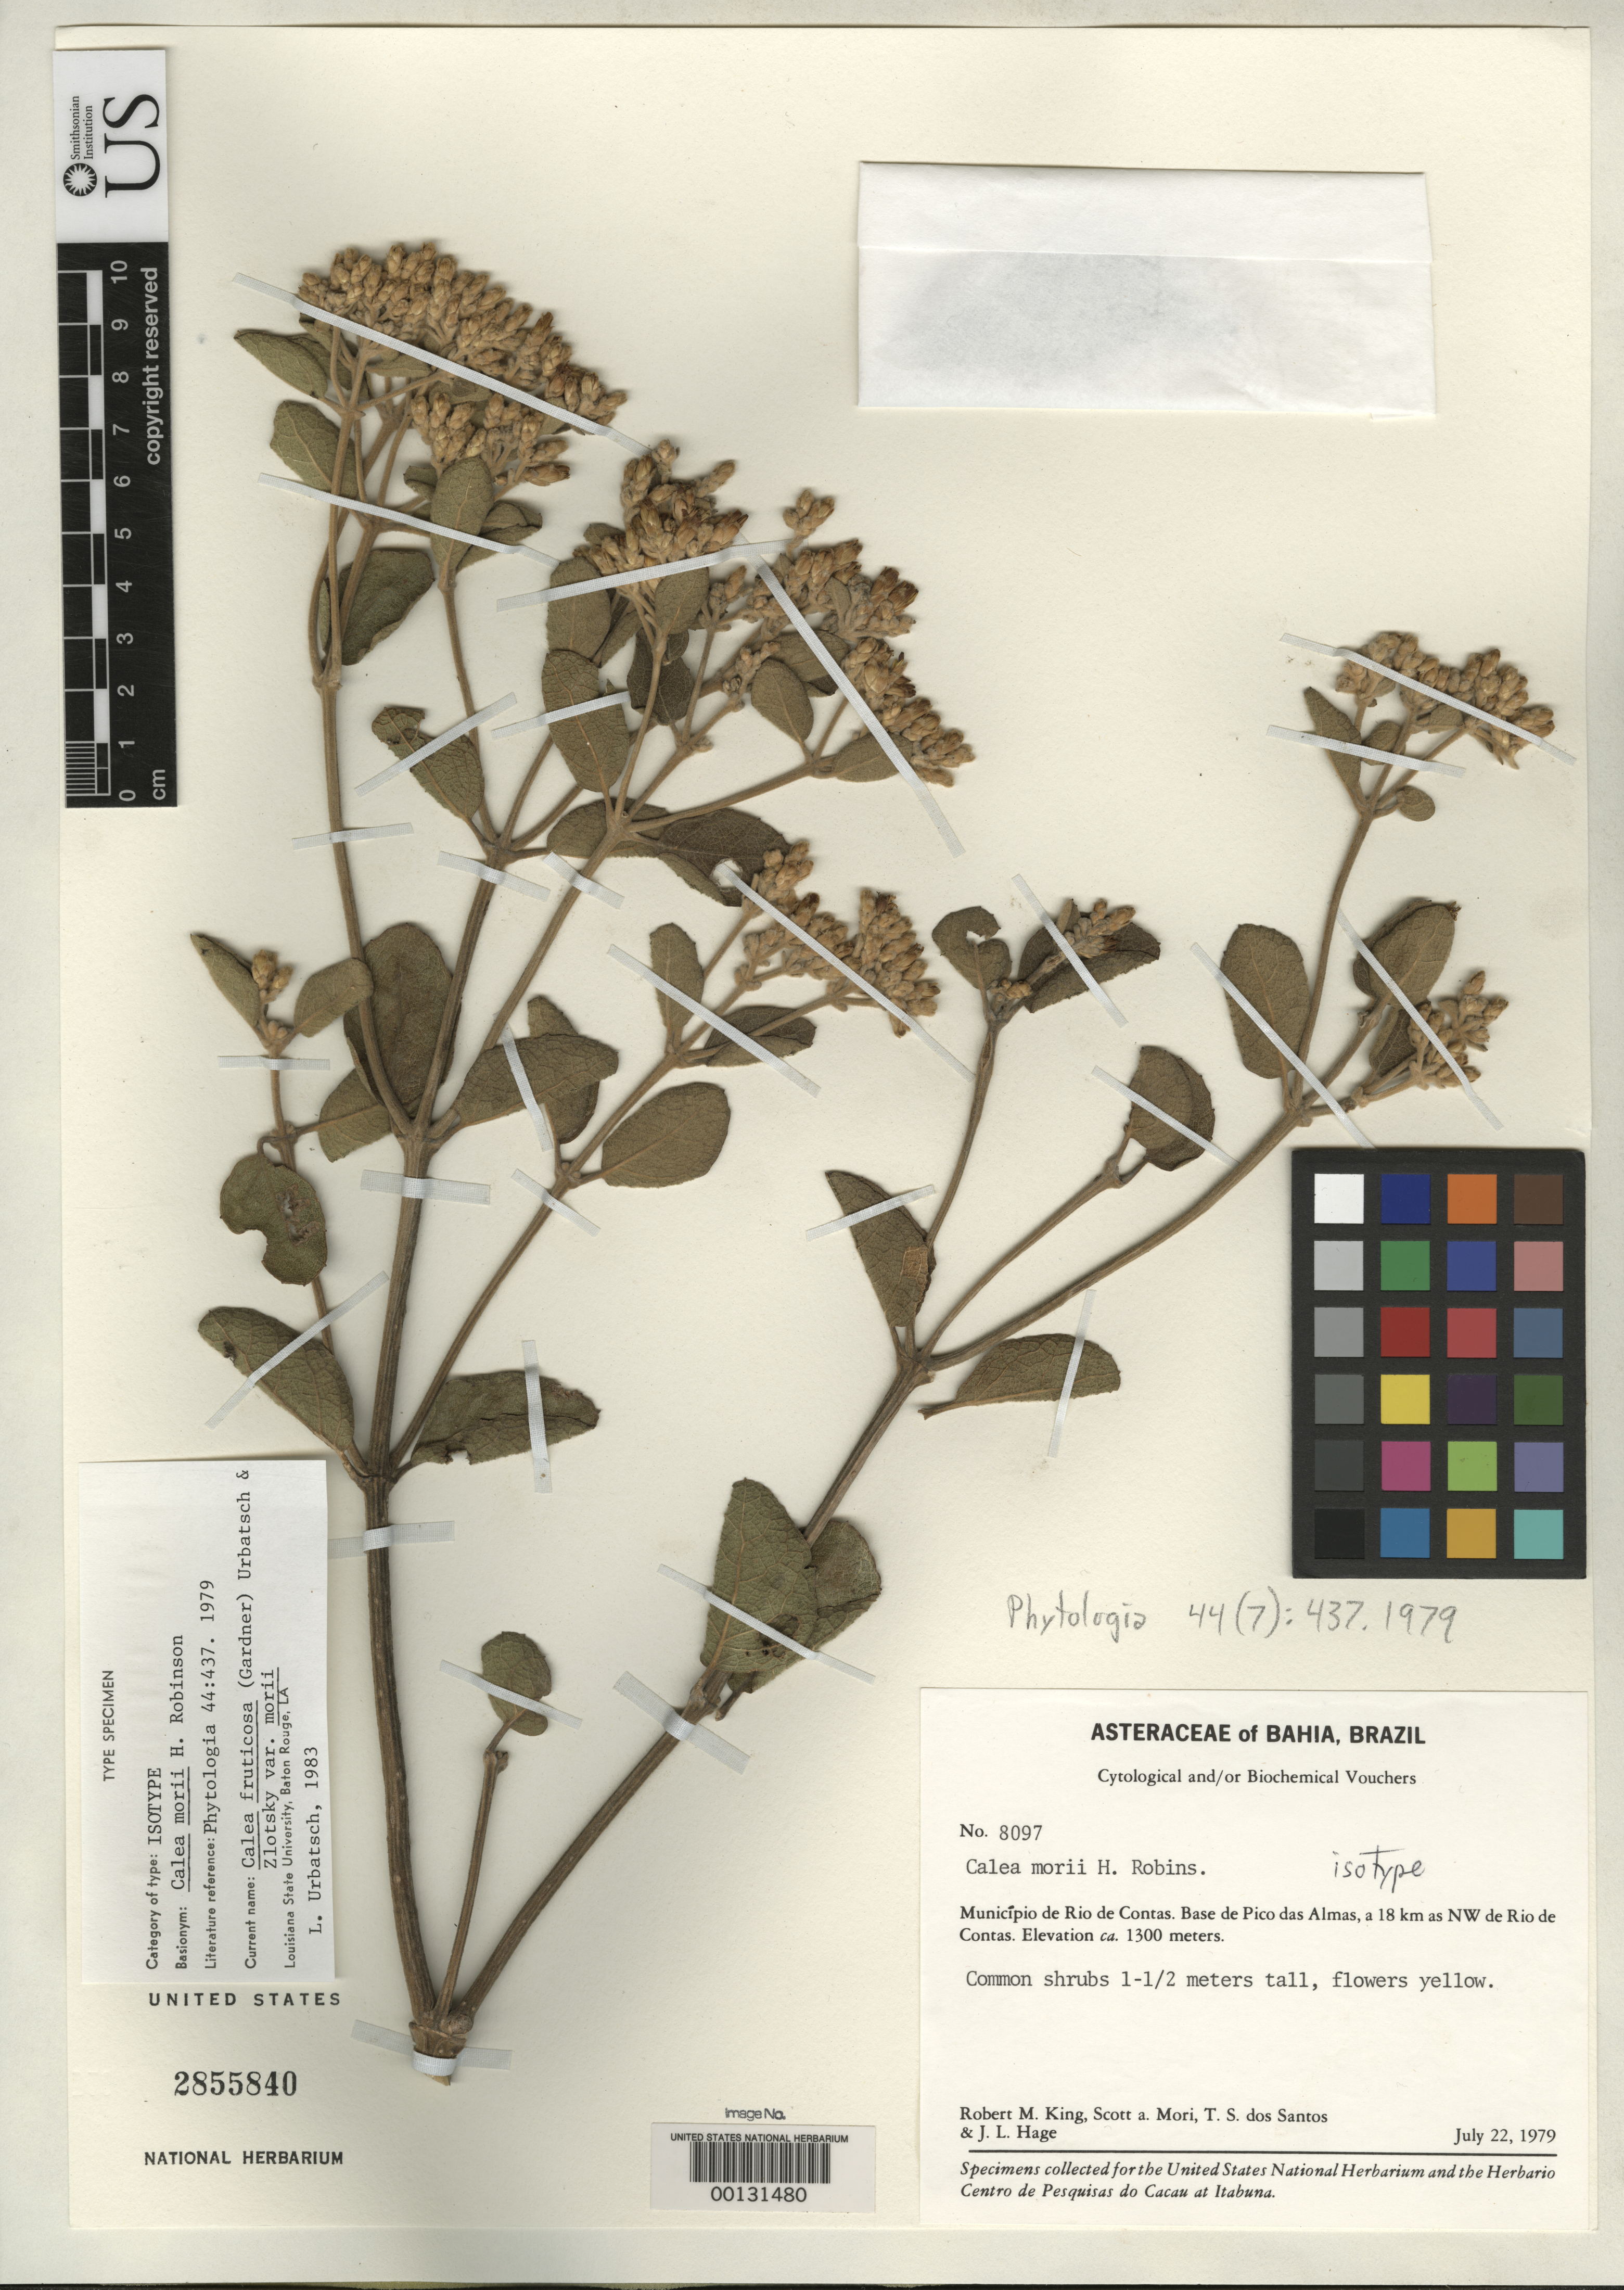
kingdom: Plantae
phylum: Tracheophyta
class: Magnoliopsida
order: Asterales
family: Asteraceae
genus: Calea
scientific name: Calea morii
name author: H. Rob.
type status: Isotype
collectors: R. M. King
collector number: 8097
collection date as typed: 22 Jul 1979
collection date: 1979-07-22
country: Brazil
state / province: Bahia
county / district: Rio de Contas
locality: Base of Pico das Almas, NW of Rio de Contas.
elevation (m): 1300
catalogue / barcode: US 2855840